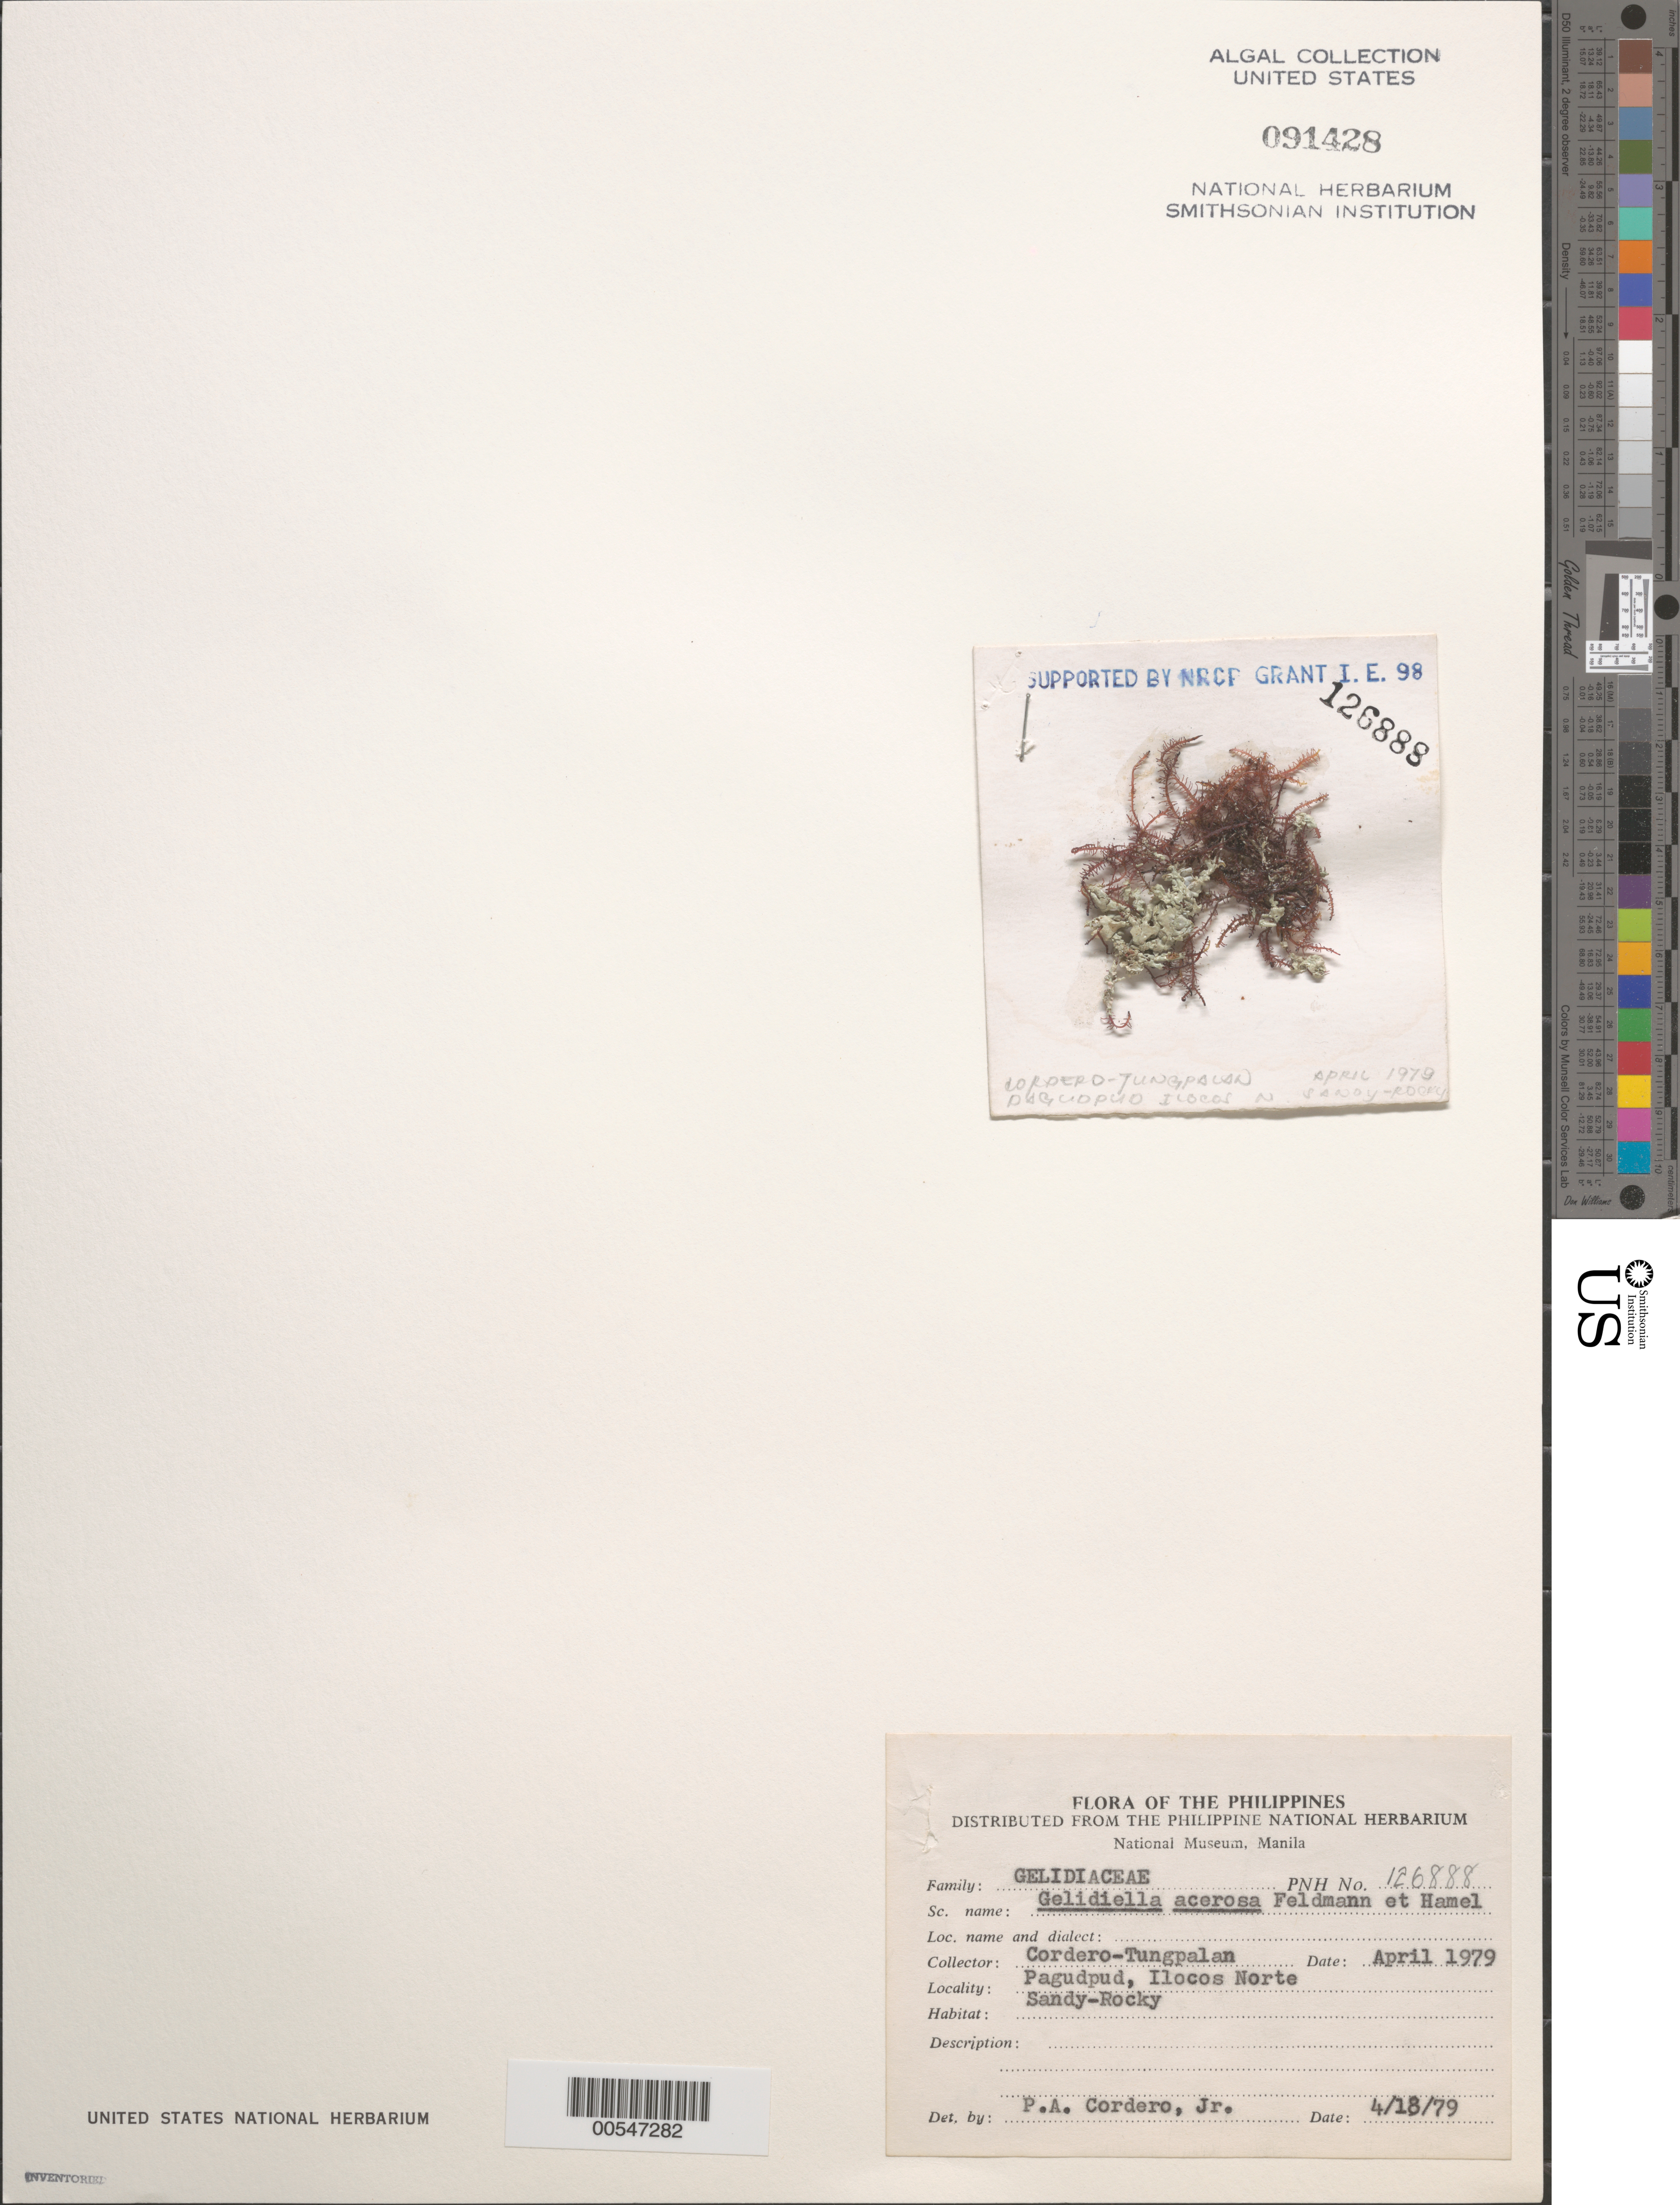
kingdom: Plantae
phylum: Rhodophyta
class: Florideophyceae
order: Gelidiales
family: Gelidiellaceae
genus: Gelidiella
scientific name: Gelidiella acerosa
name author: (Forssk.) Feldmann & G. Hamel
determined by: Cordero, P. A., Jr.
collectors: P. A. Cordero & A. Tungpalan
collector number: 126888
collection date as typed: Apr 1979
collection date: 1979-04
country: Philippines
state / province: Ilocos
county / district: Ilocos Norte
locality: Pagudpud, ilocos norte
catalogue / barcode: US 91428